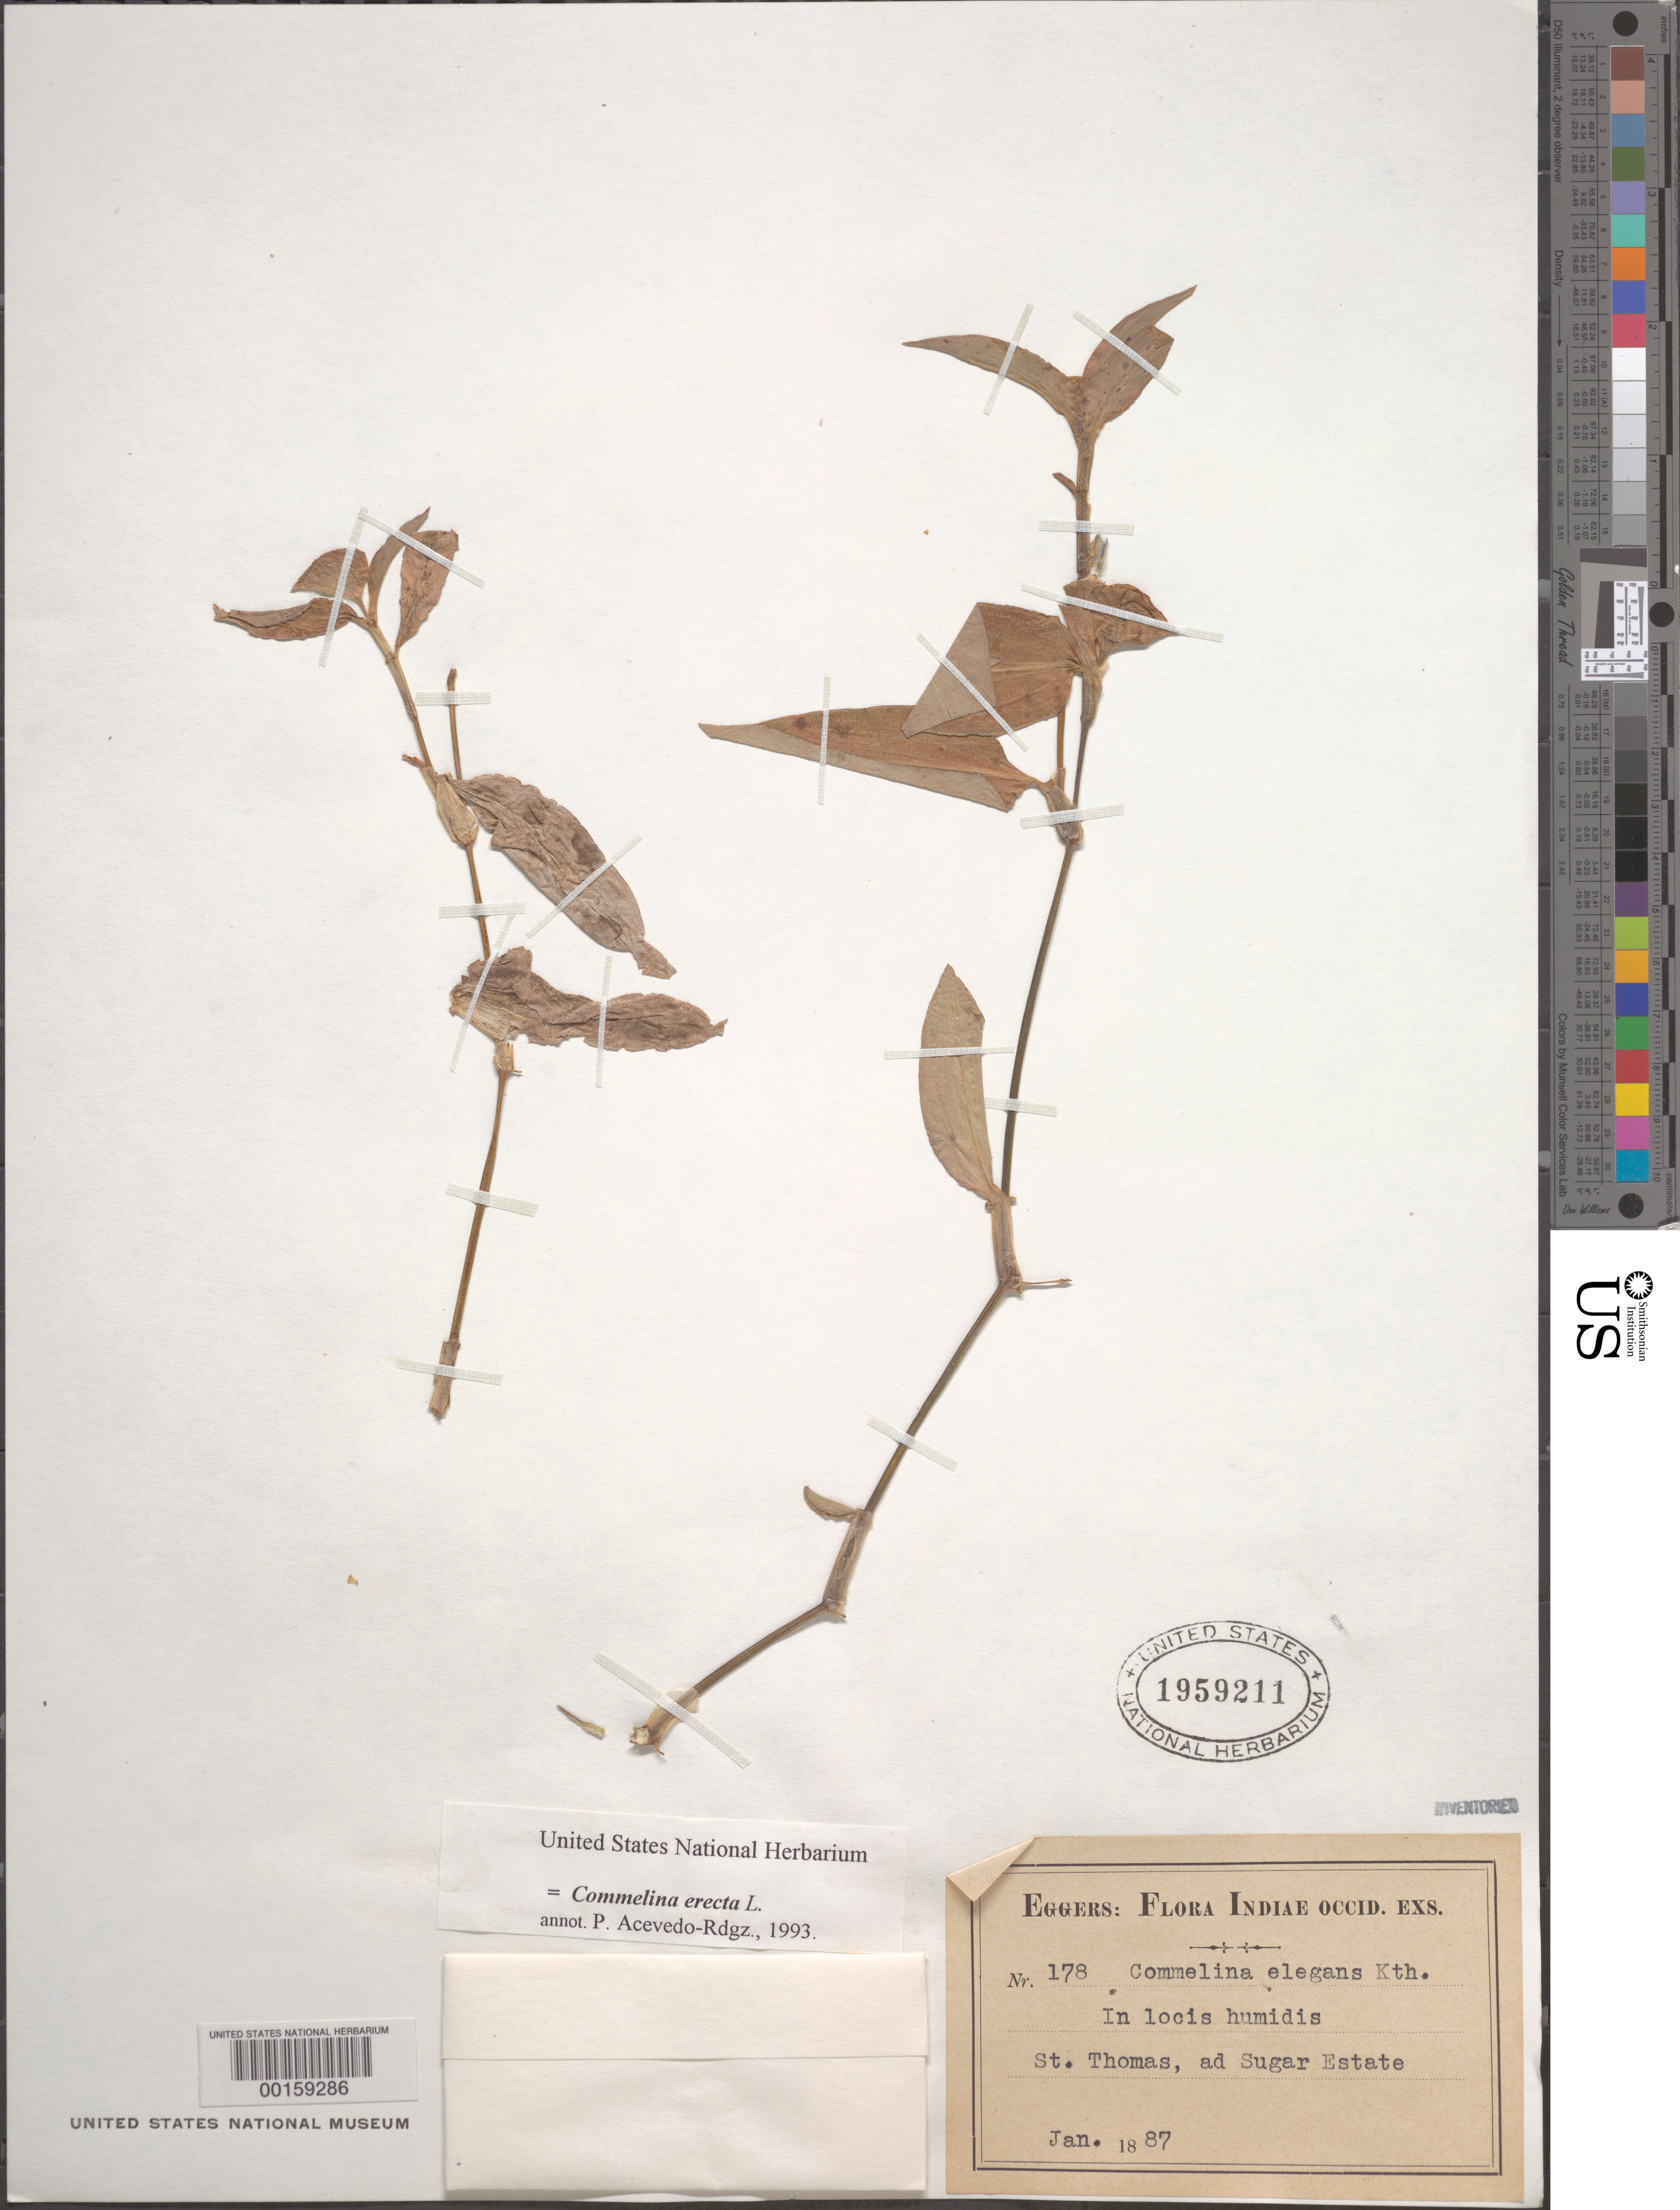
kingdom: Plantae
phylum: Tracheophyta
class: Liliopsida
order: Commelinales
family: Commelinaceae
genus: Commelina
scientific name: Commelina erecta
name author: L.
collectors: H. F. A. von Eggers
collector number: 178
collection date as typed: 01 1887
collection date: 1887-01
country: U.S. Virgin Islands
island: St. Thomas Island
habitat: Humid; moist soil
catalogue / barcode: US 1959211